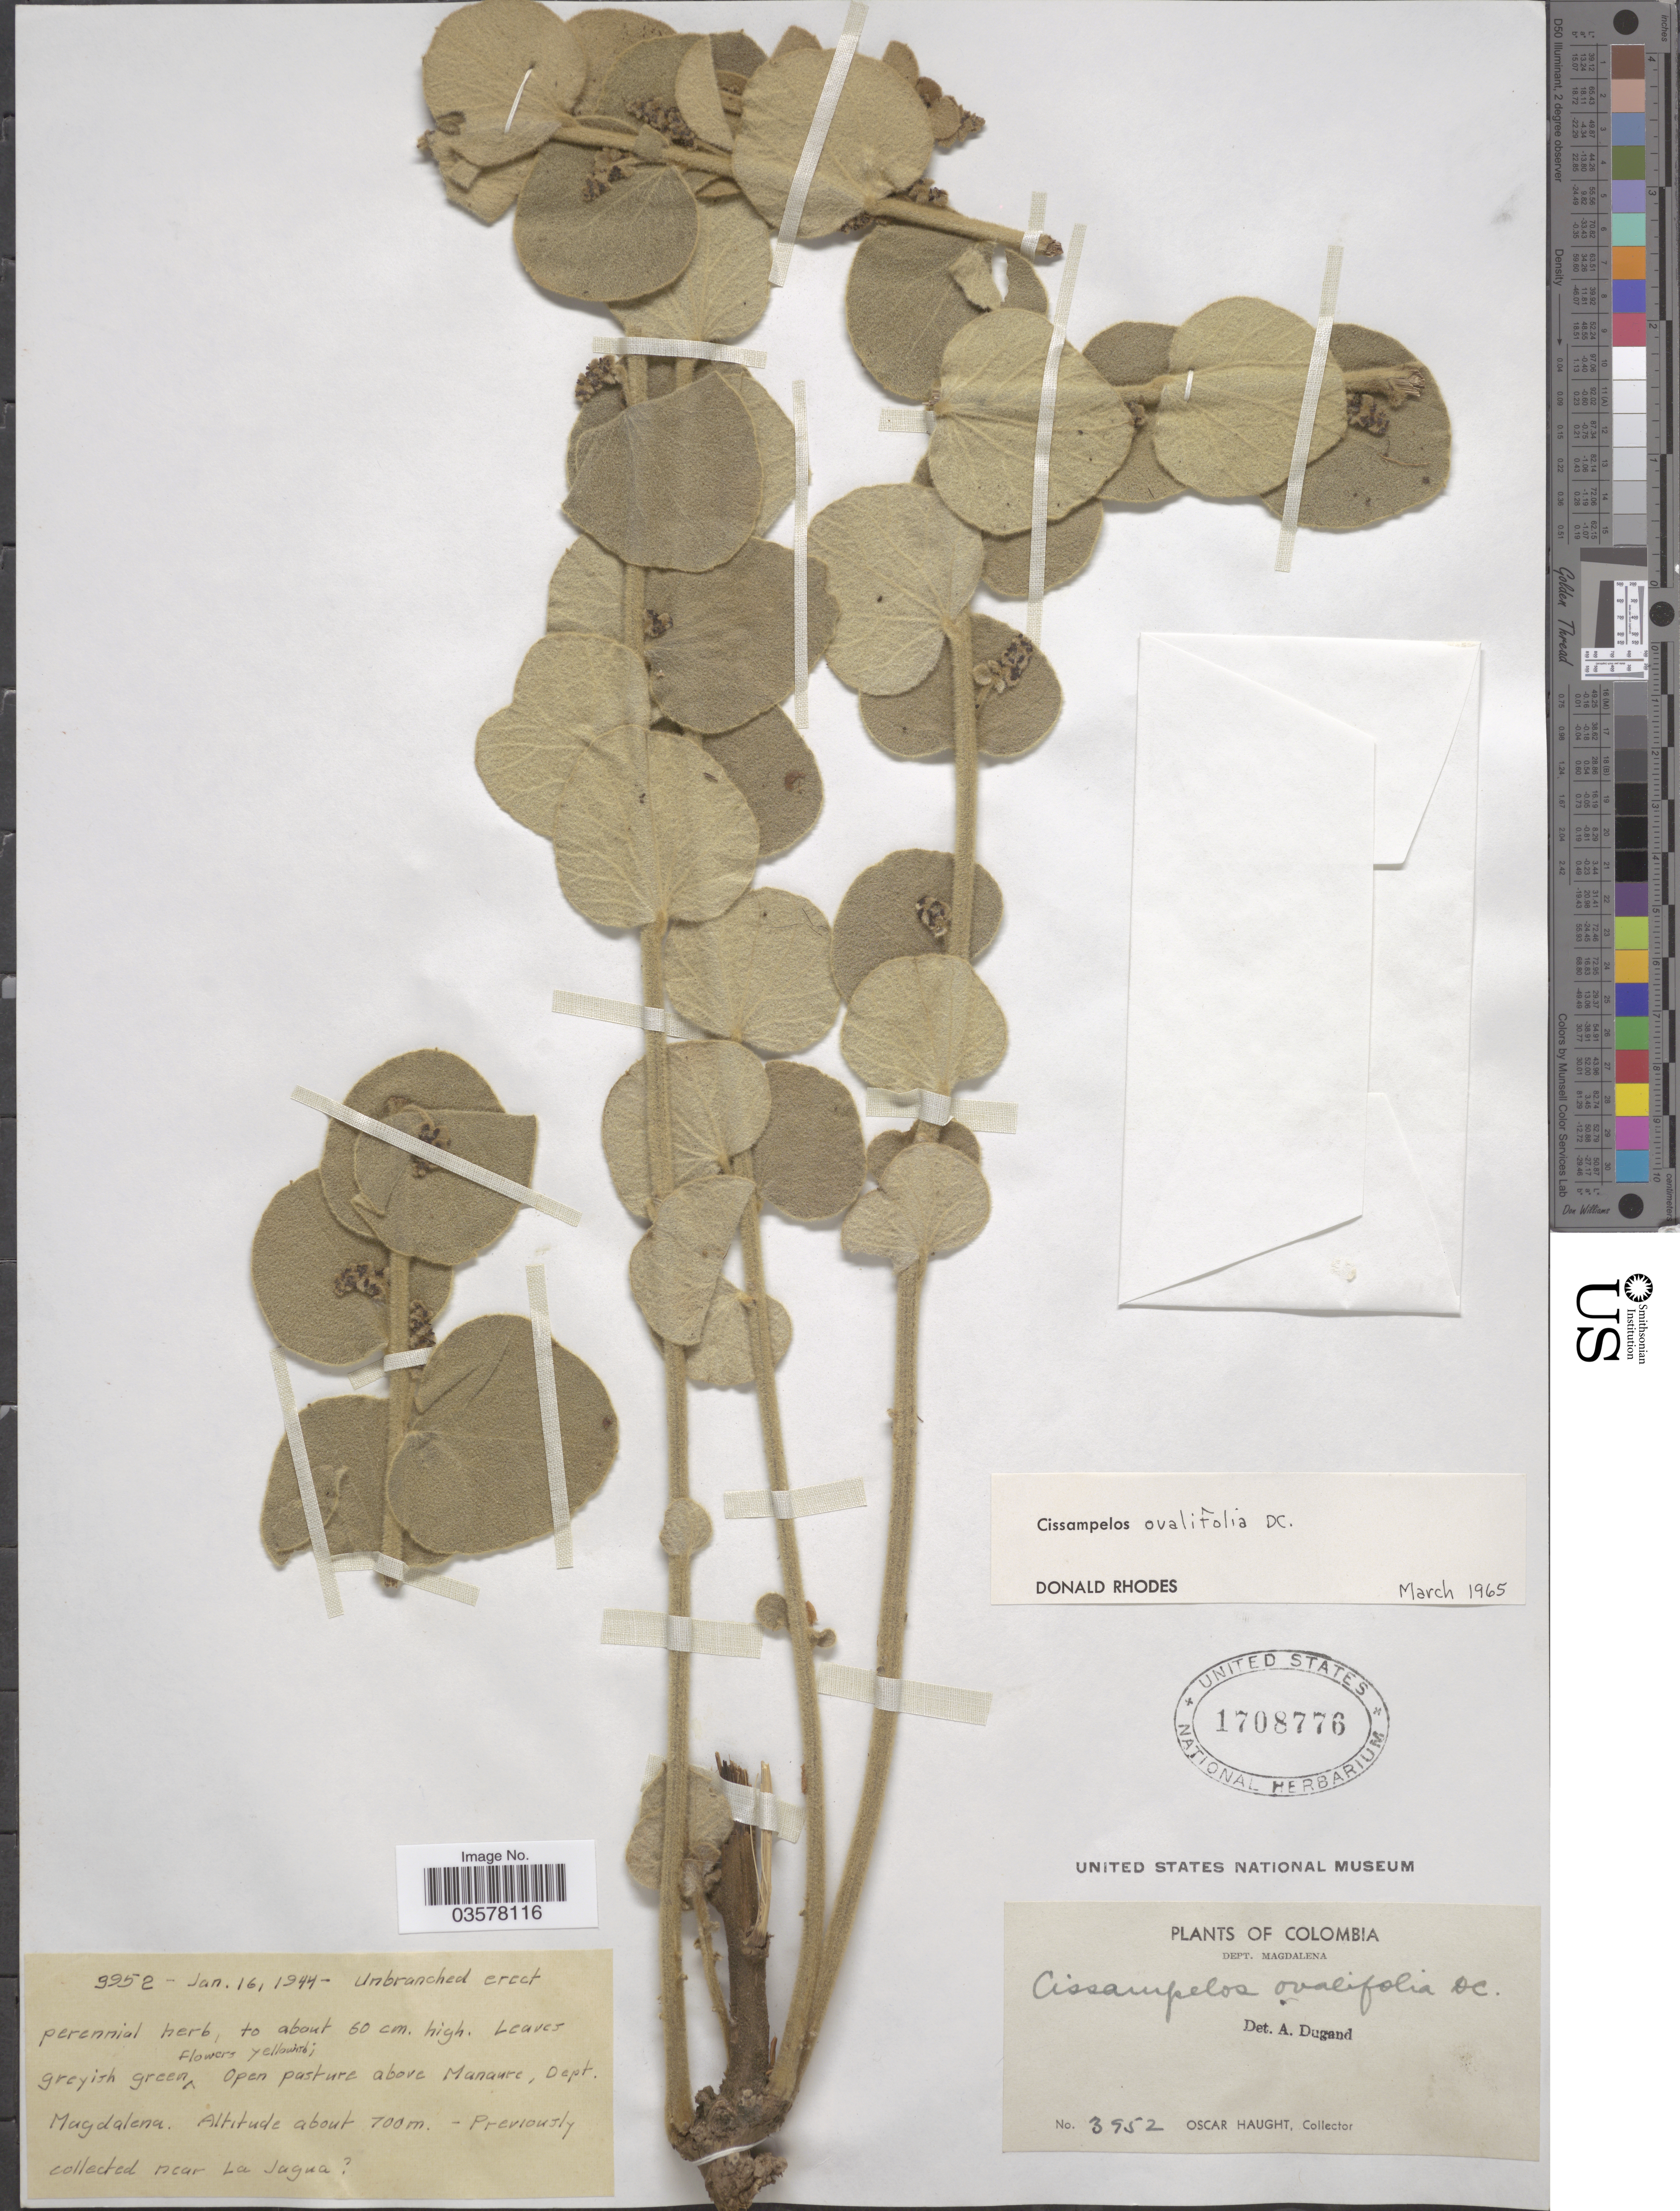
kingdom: Plantae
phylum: Tracheophyta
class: Magnoliopsida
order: Ranunculales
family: Menispermaceae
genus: Cissampelos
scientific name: Cissampelos ovalifolia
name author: DC.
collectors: O. Haught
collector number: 3952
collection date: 1944-01-16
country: Colombia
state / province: Magdalena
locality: Dept. Magdalena. Above Manaure.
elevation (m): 700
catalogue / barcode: US 1708776